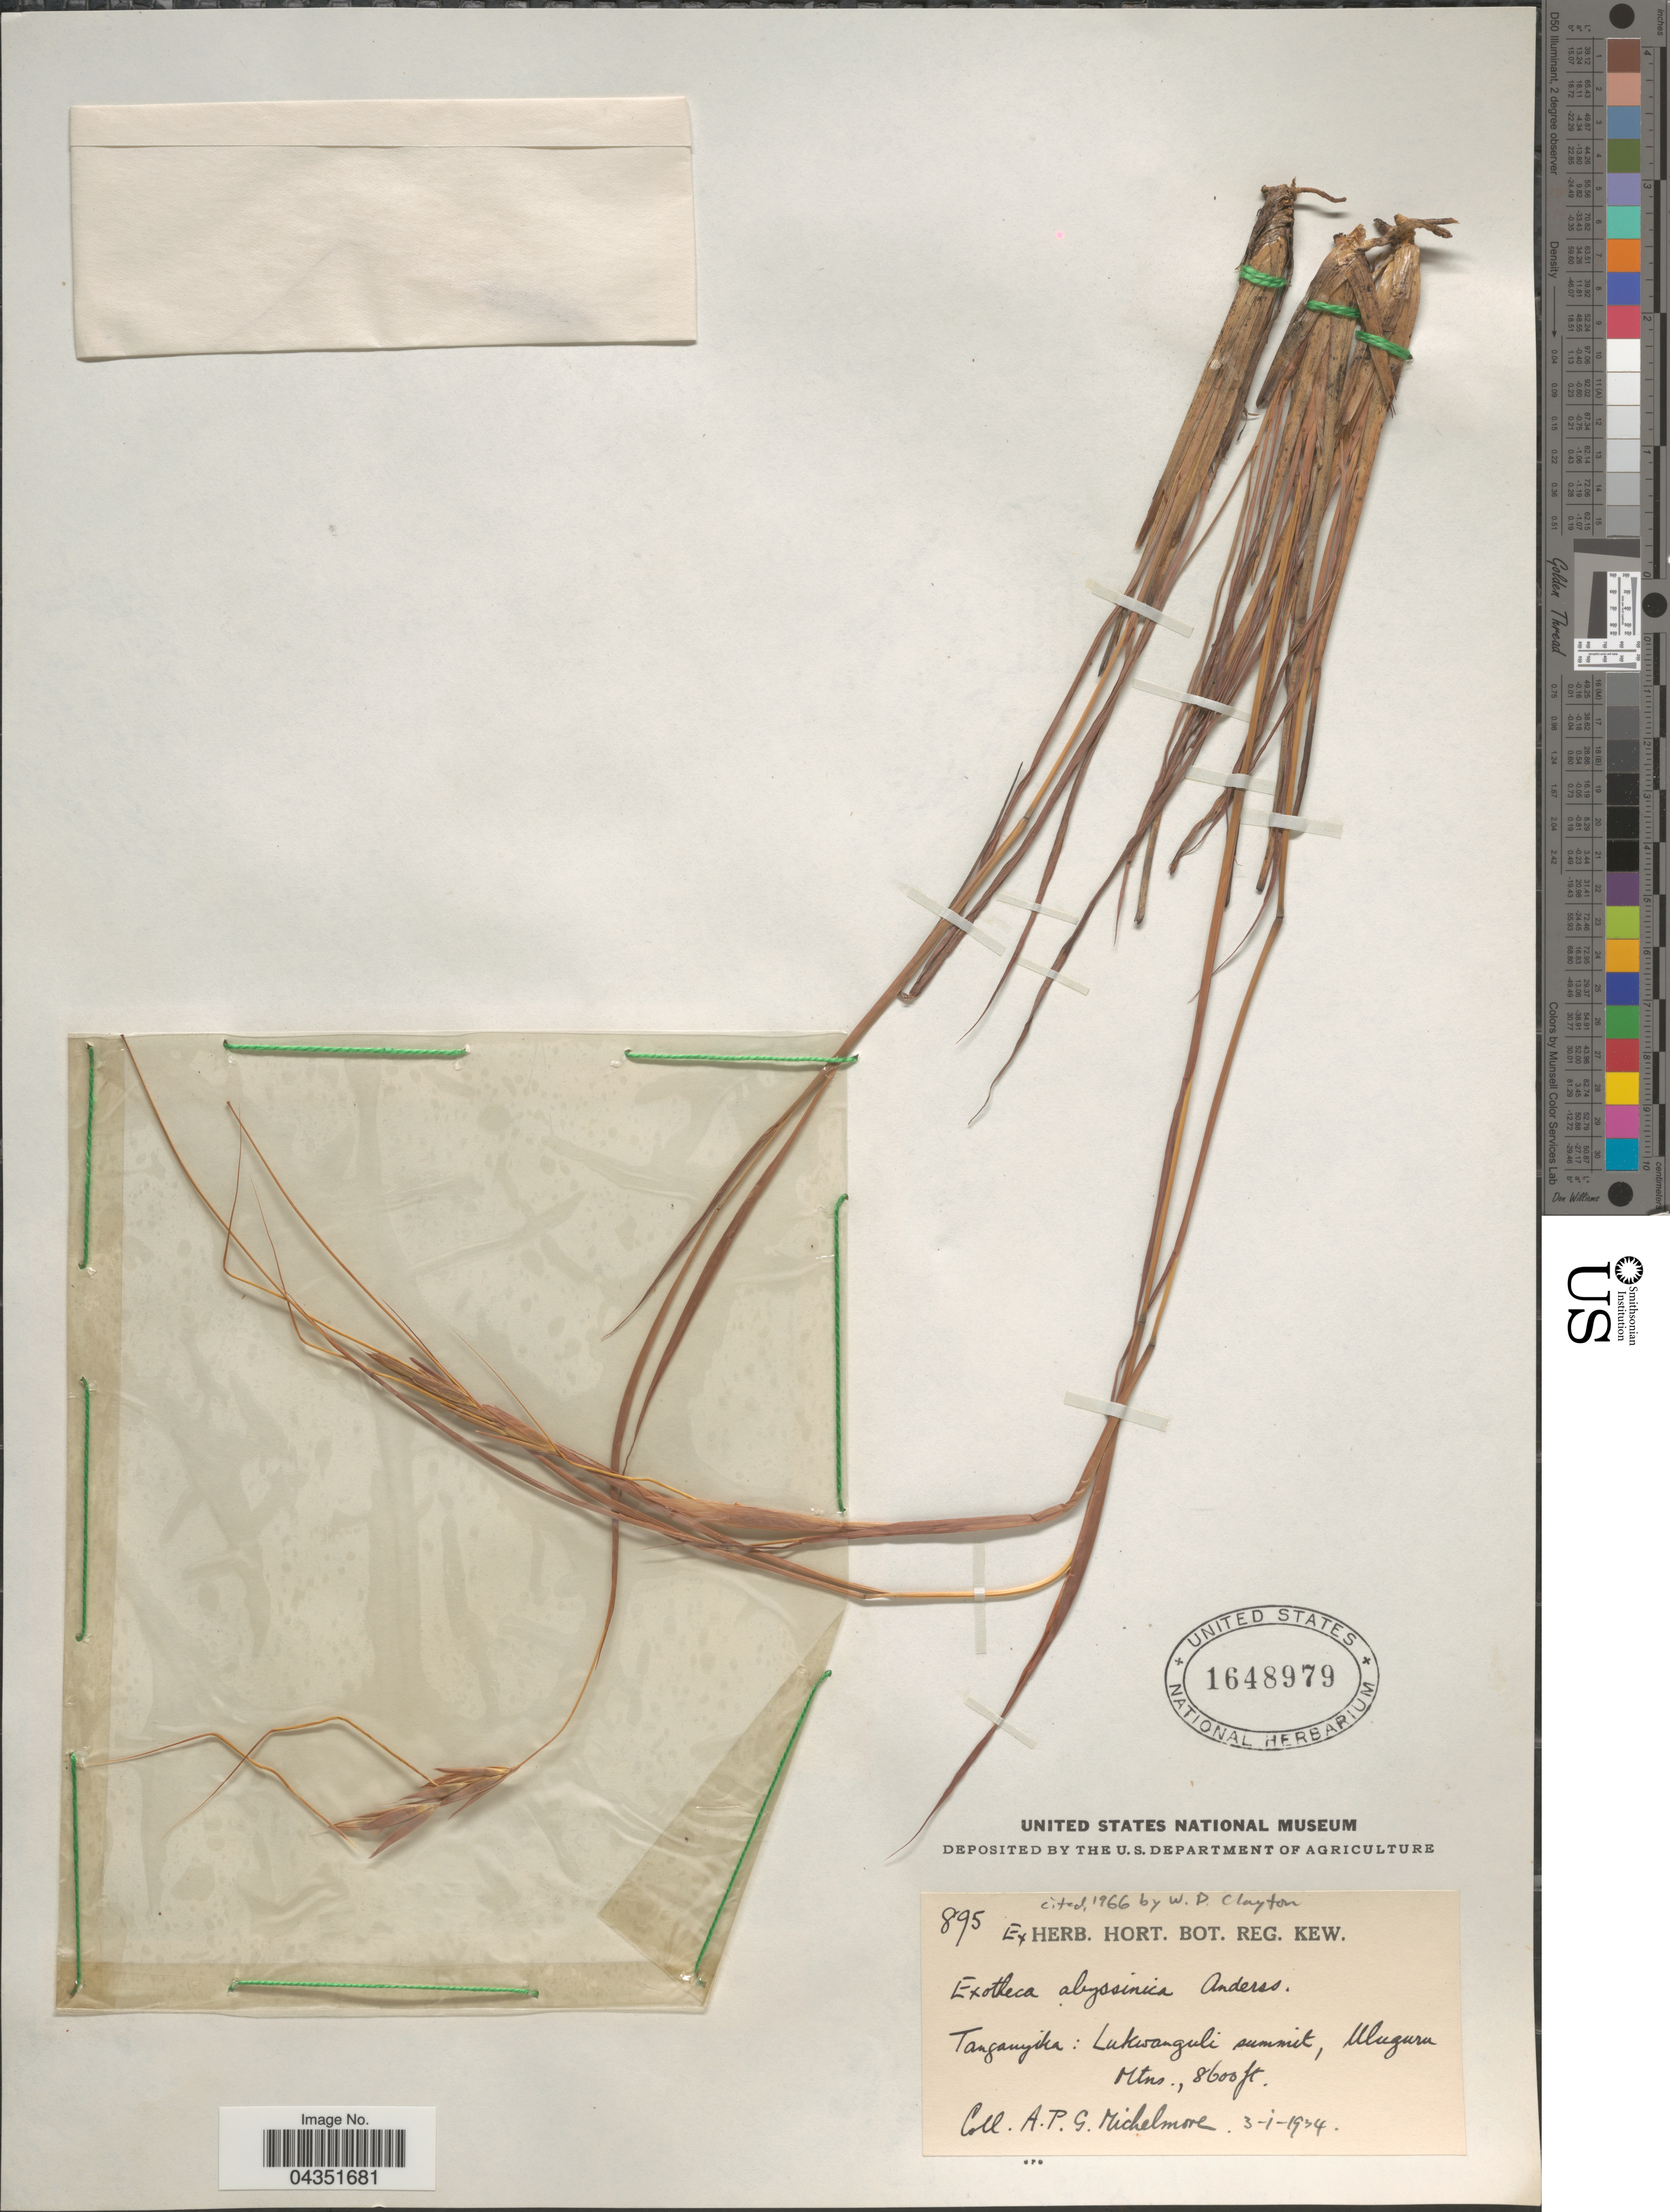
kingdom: Plantae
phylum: Tracheophyta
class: Liliopsida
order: Poales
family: Poaceae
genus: Exotheca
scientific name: Exotheca abyssinica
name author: (Hochst. ex A. Rich.) Andersson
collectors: A. Michelmore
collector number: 895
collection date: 1934-01-03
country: Tanzania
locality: Tanganyika: Lukwanguli summit, Ulugura Mtns.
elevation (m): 2621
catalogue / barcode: US 1648979